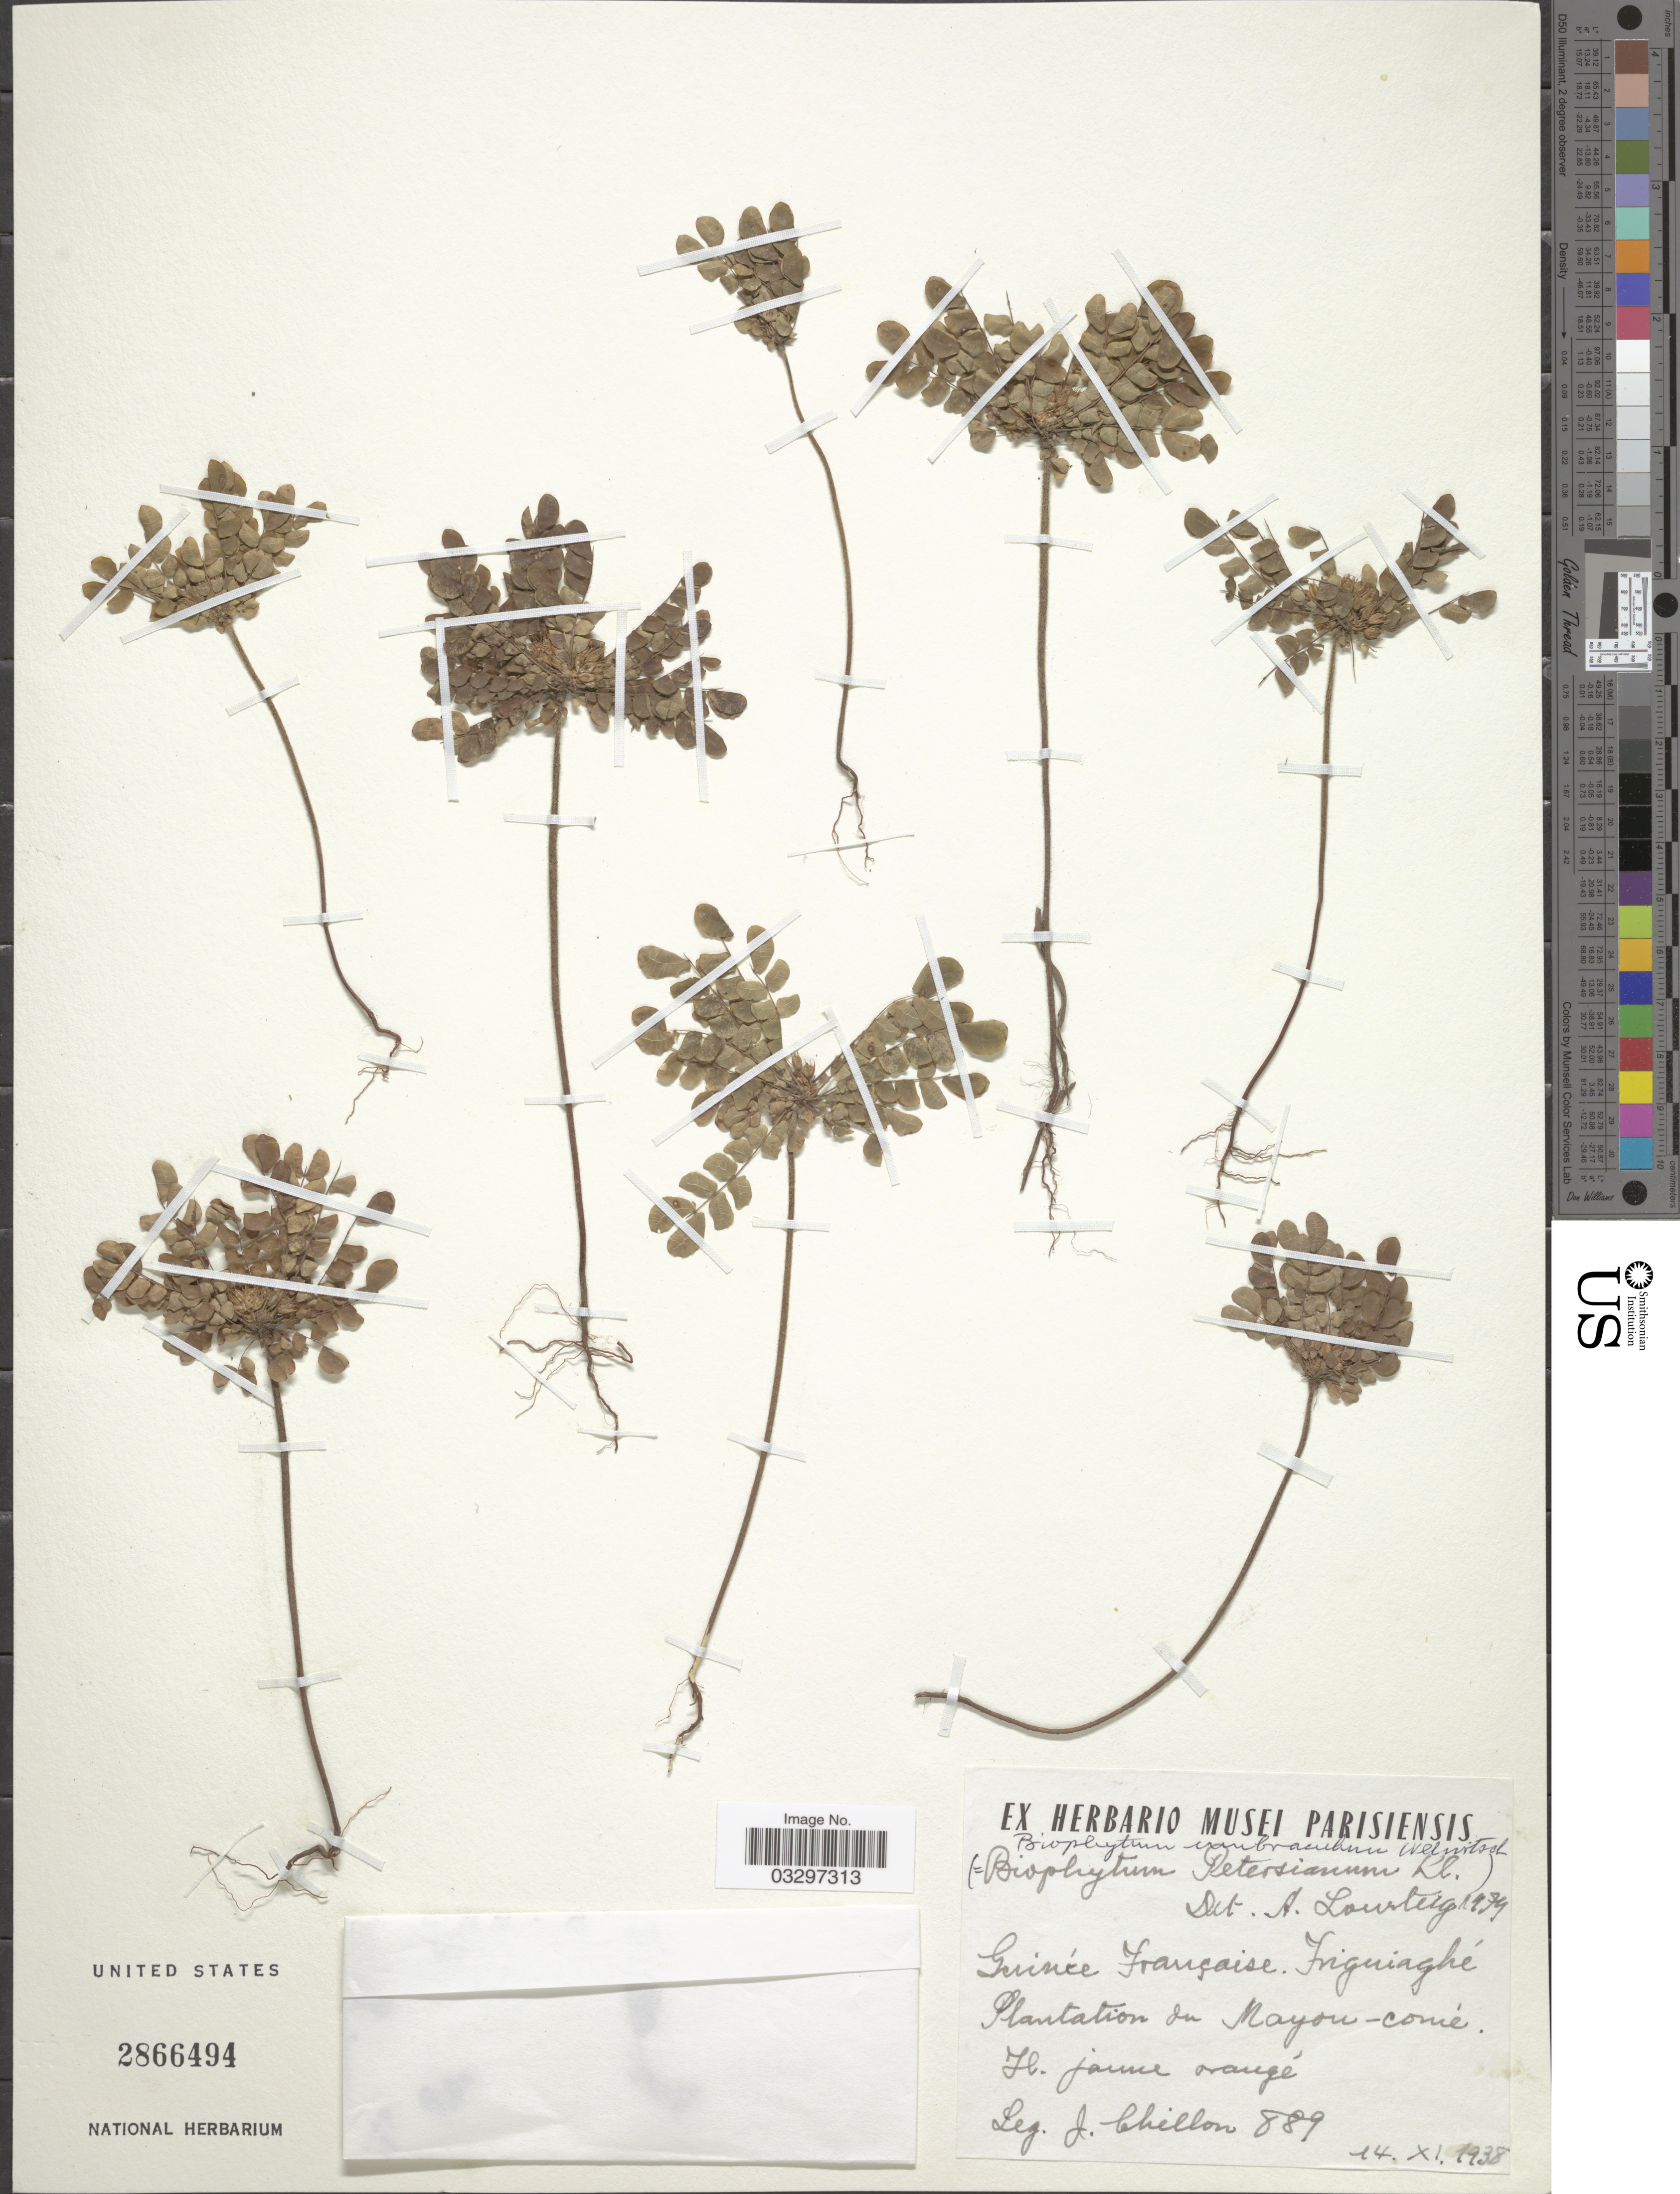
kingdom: Plantae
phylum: Tracheophyta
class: Magnoliopsida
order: Oxalidales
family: Oxalidaceae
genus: Biophytum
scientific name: Biophytum umbraculum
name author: Welw.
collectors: J. Chillon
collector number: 889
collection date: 1938-11-14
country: Guinea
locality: Guinée Française. Friguiagbé. Plantation du Mayou-Comé [interpreted].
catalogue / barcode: US 2866494